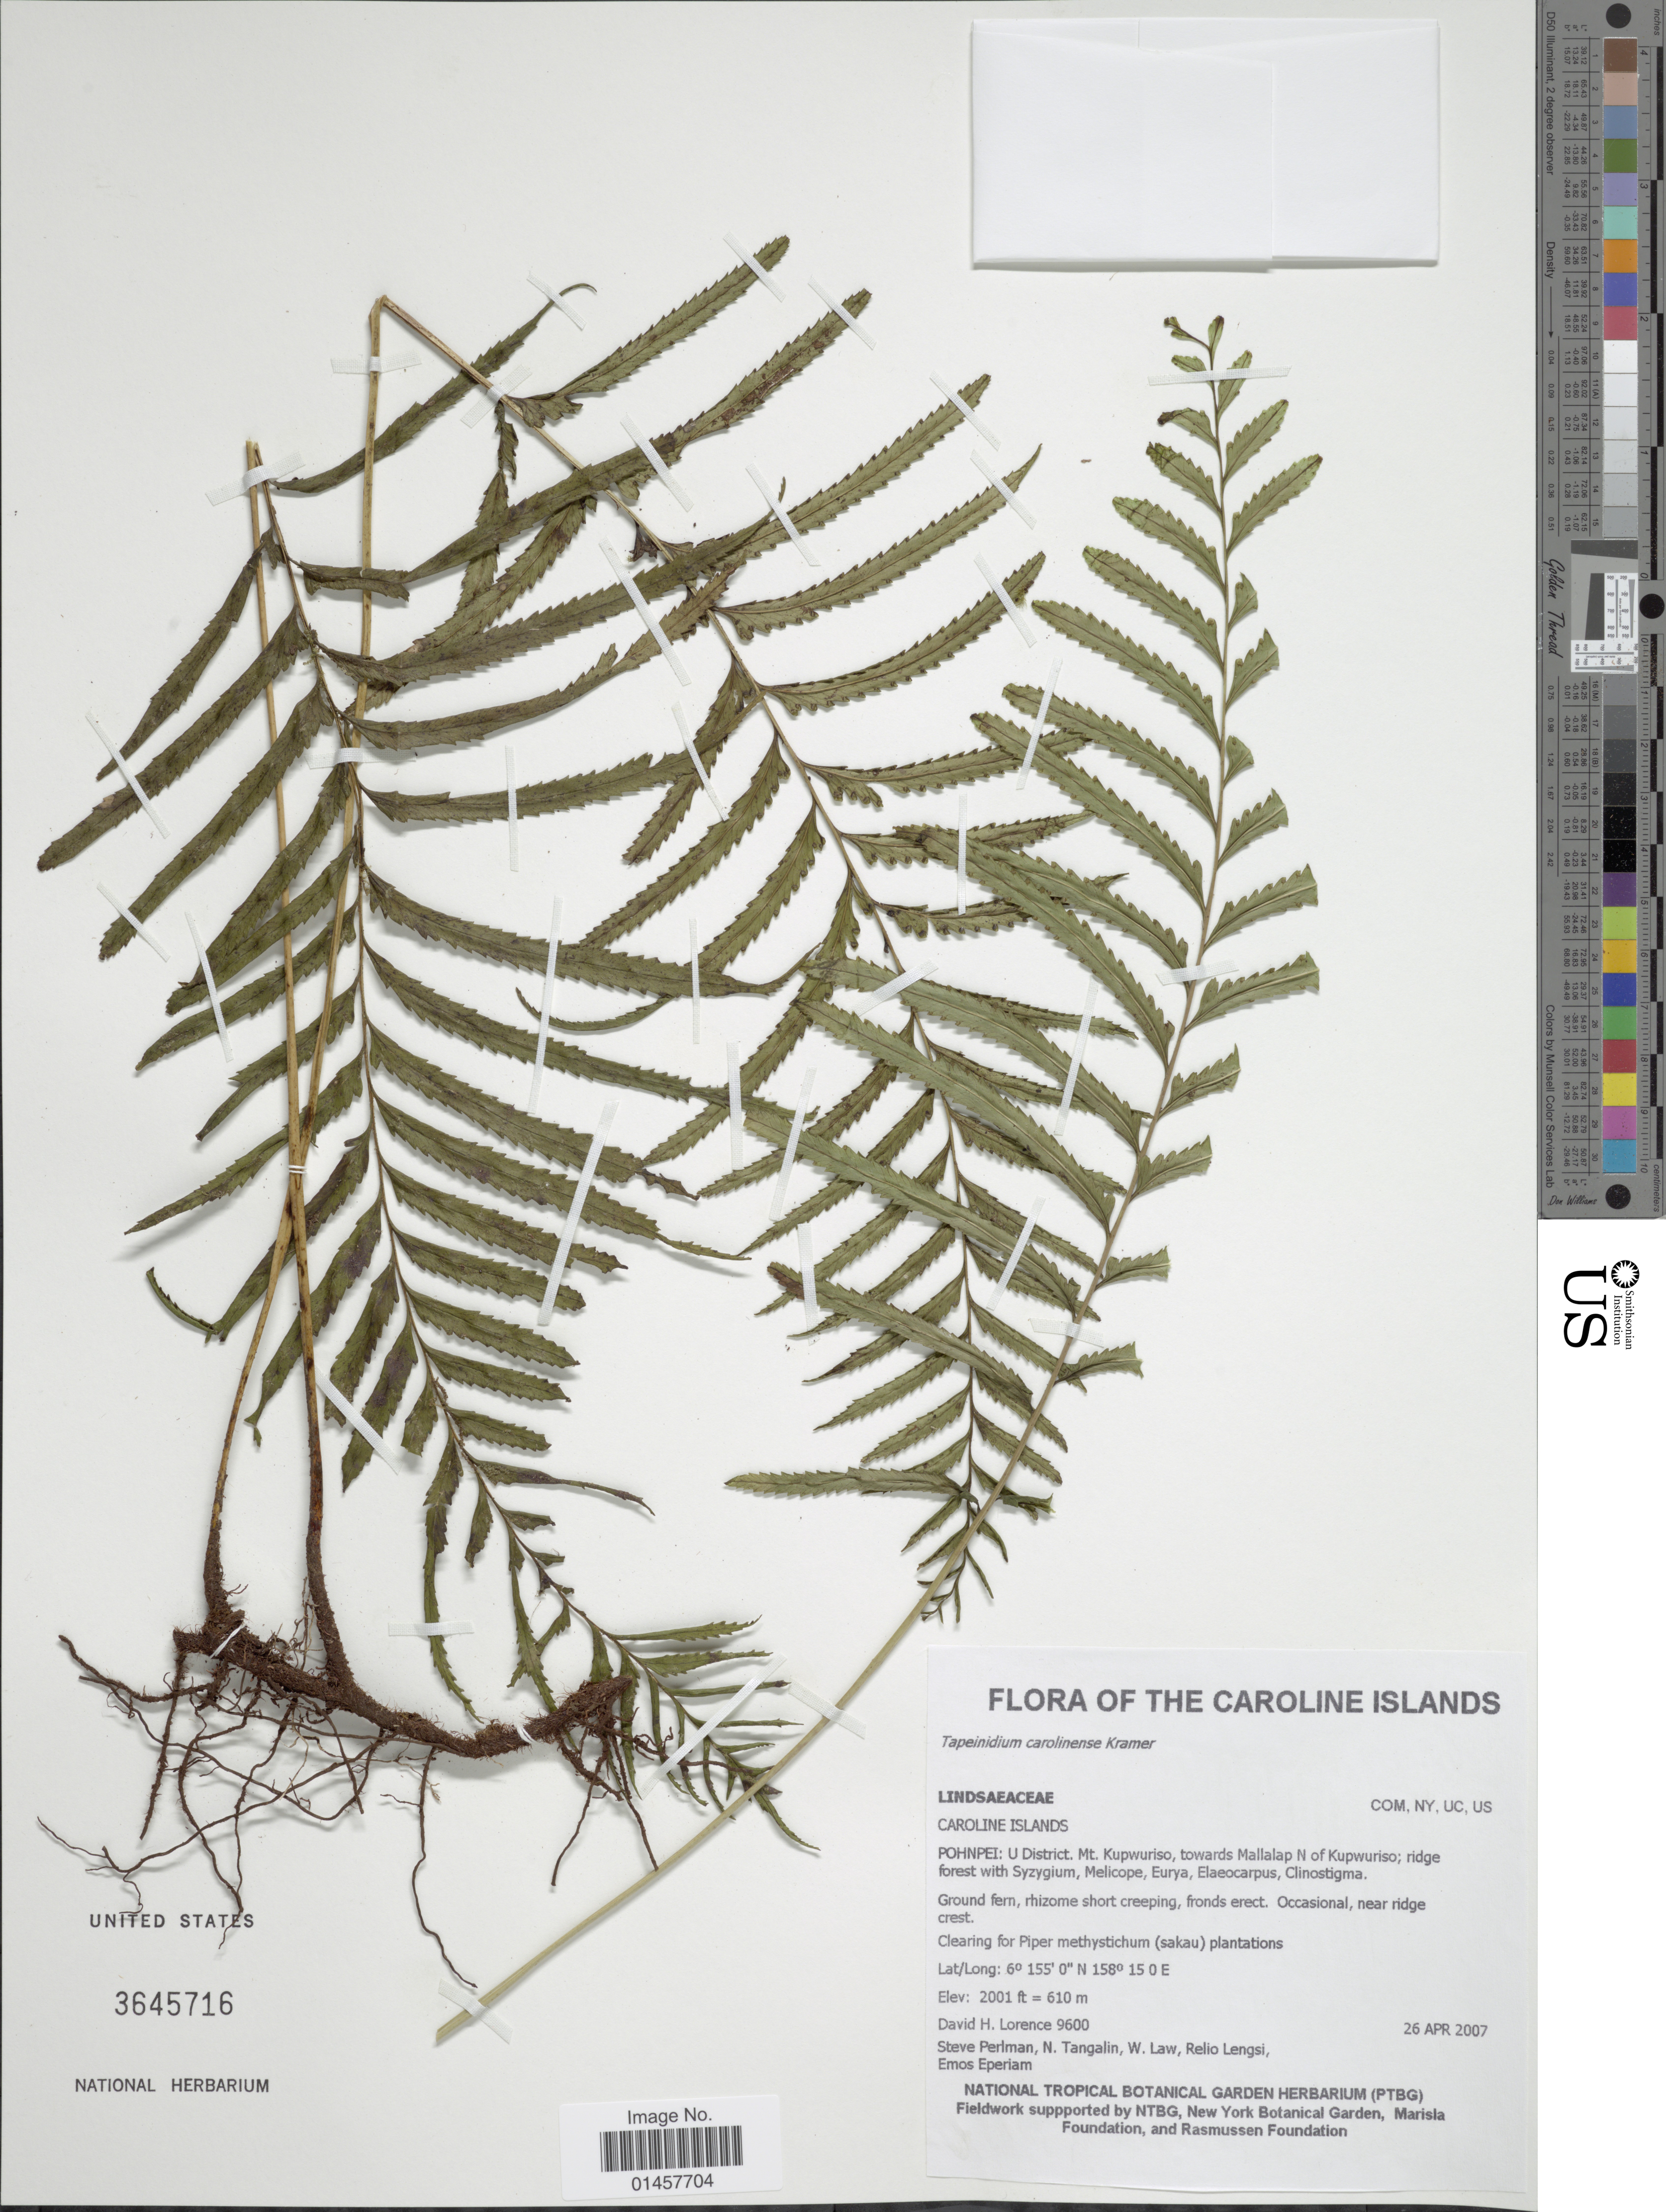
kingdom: Plantae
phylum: Tracheophyta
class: Polypodiopsida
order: Polypodiales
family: Lindsaeaceae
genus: Tapeinidium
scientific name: Tapeinidium carolinense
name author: K.U. Kramer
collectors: D. Lorence, N. Tangalin, W. Law, R. Lengsi & E. Eperiam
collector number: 9600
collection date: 2007-04-26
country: Micronesia, Federated States of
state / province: Pohnpei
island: Pohnpei [Ponape]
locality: Caroline Islands, Pohnpei: U District, Mt. Kupwuriso, towards Mallalap N of kupwuriso; ridge forest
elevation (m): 610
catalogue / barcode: US 3645716